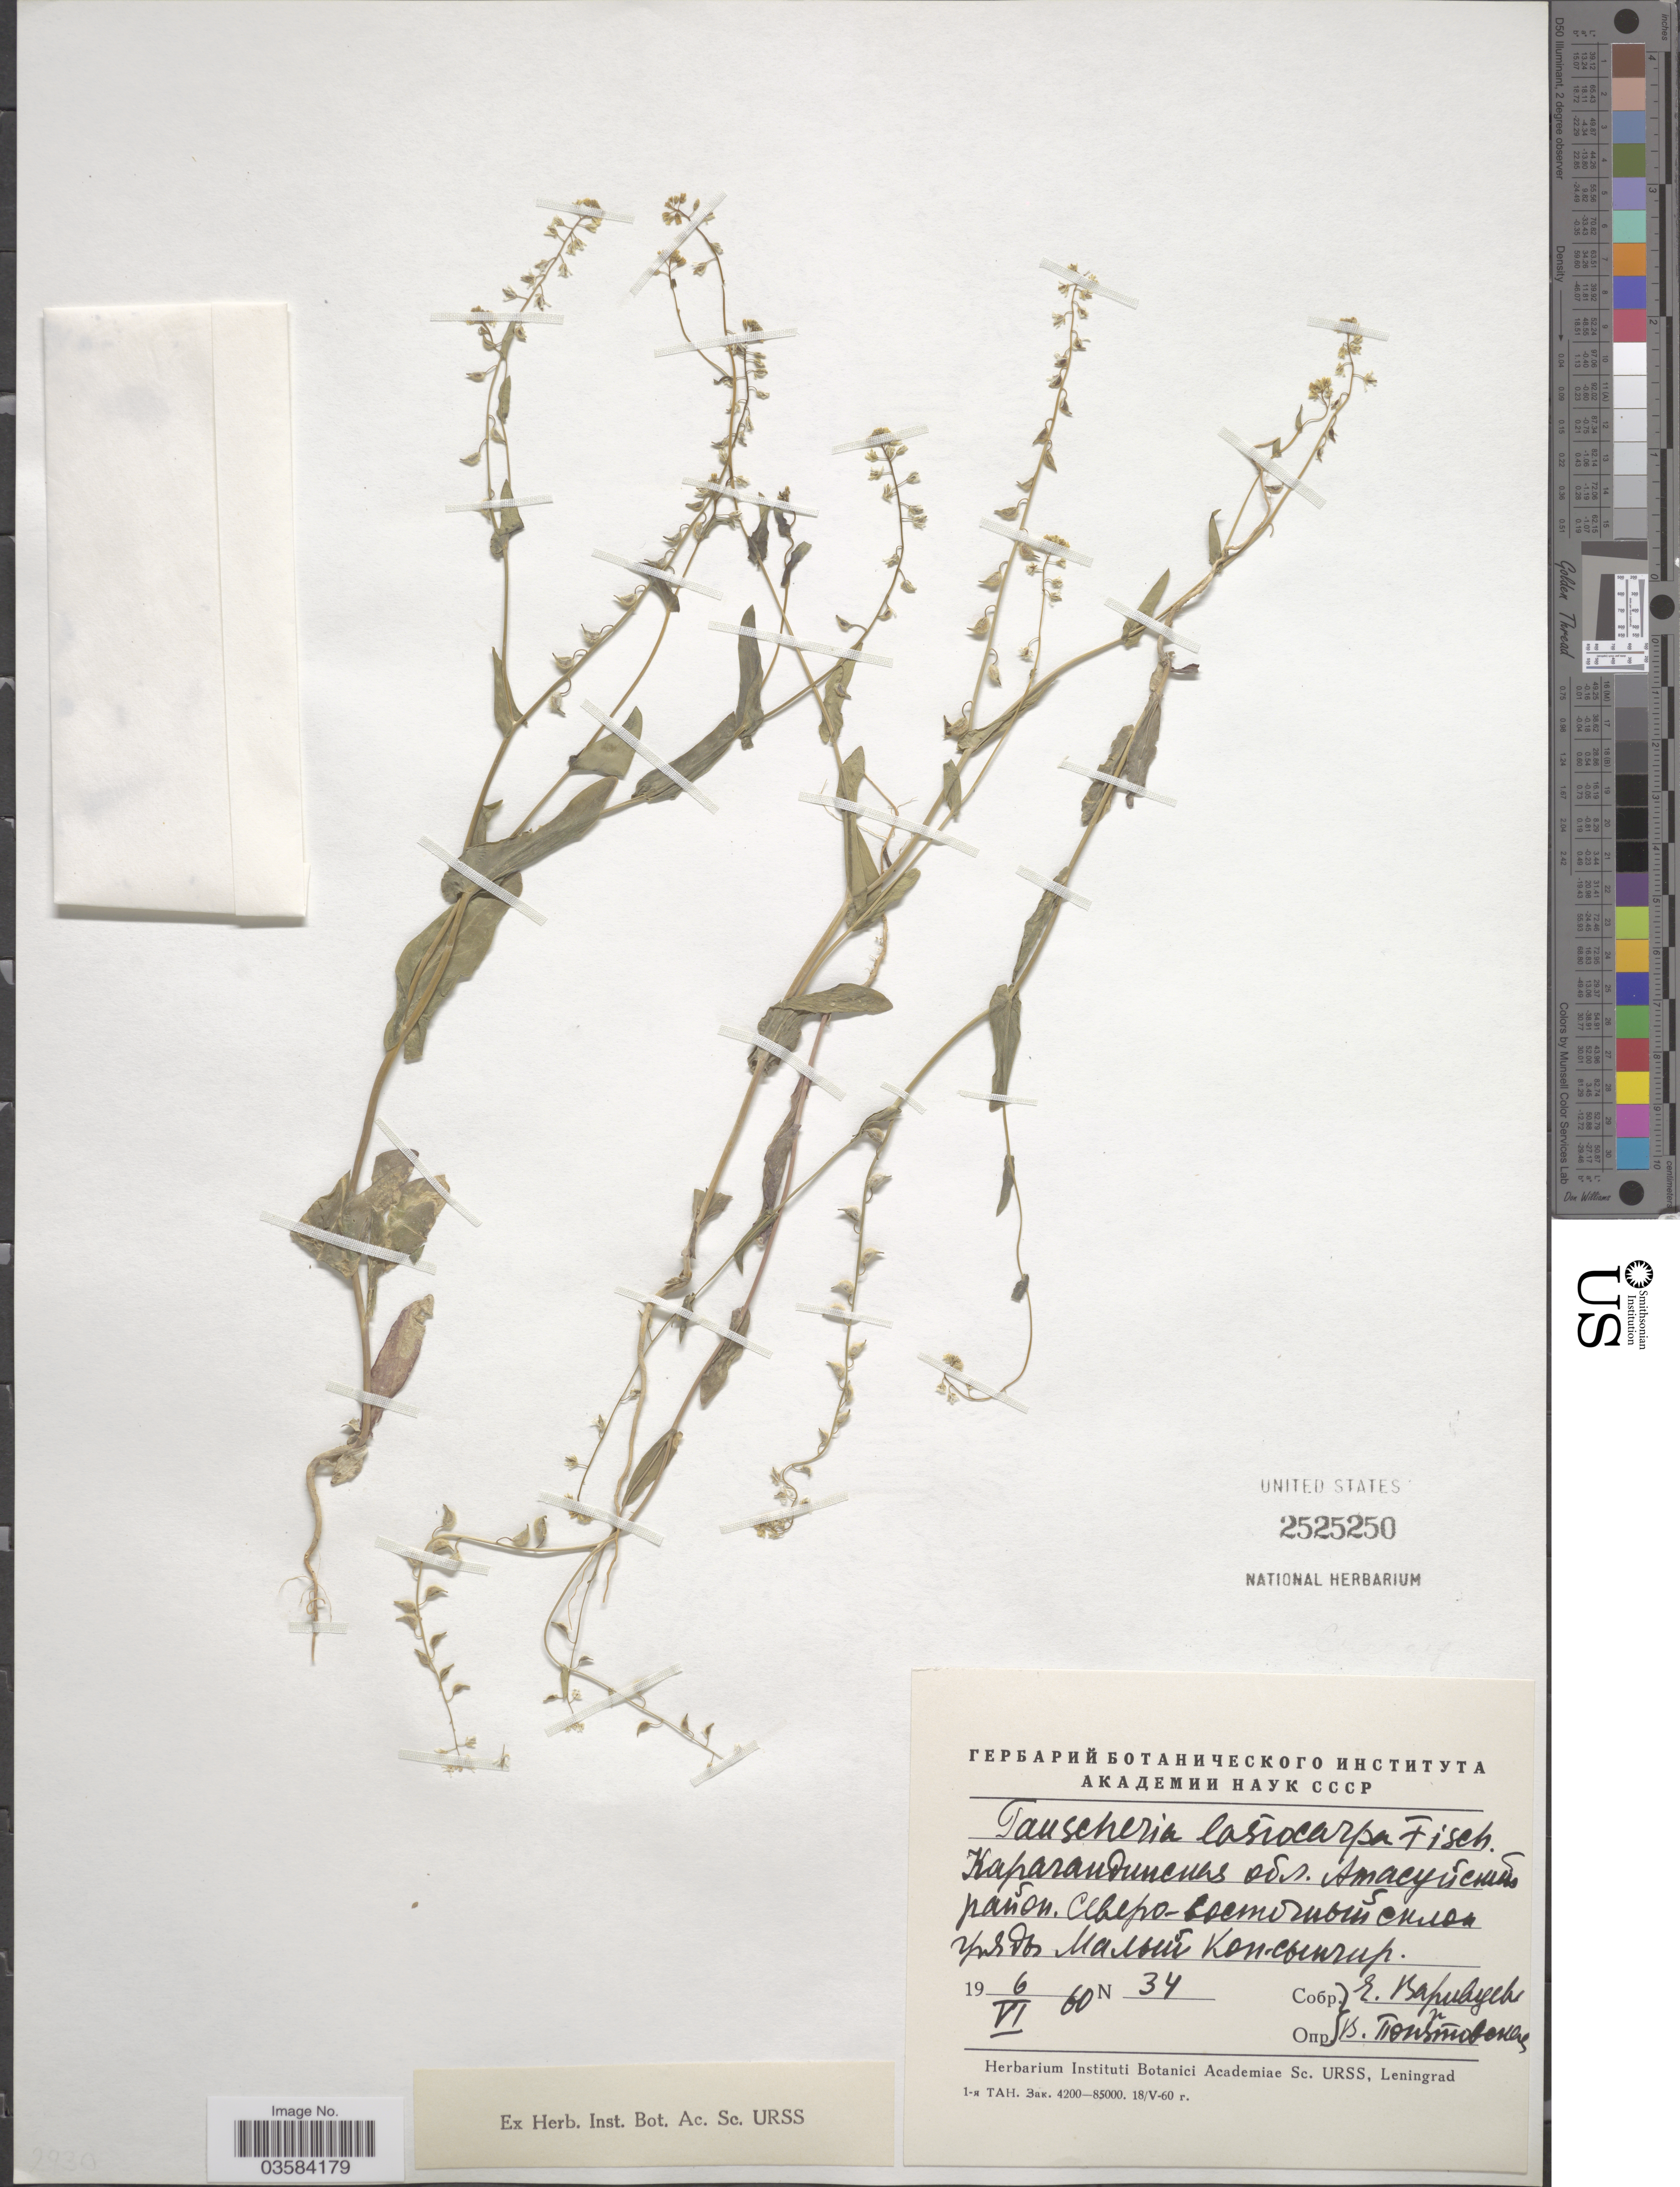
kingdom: Plantae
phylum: Tracheophyta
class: Magnoliopsida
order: Brassicales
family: Brassicaceae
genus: Tauscheria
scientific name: Tauscheria lasiocarpa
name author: Fisch. ex DC.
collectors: E. Varivtseva & V. Ponstovskaya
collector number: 34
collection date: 1960-06-06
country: Kazakhstan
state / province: Qaraghandy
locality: Atasu, NE slope of Malyi Kop-syngir.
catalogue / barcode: US 2525250